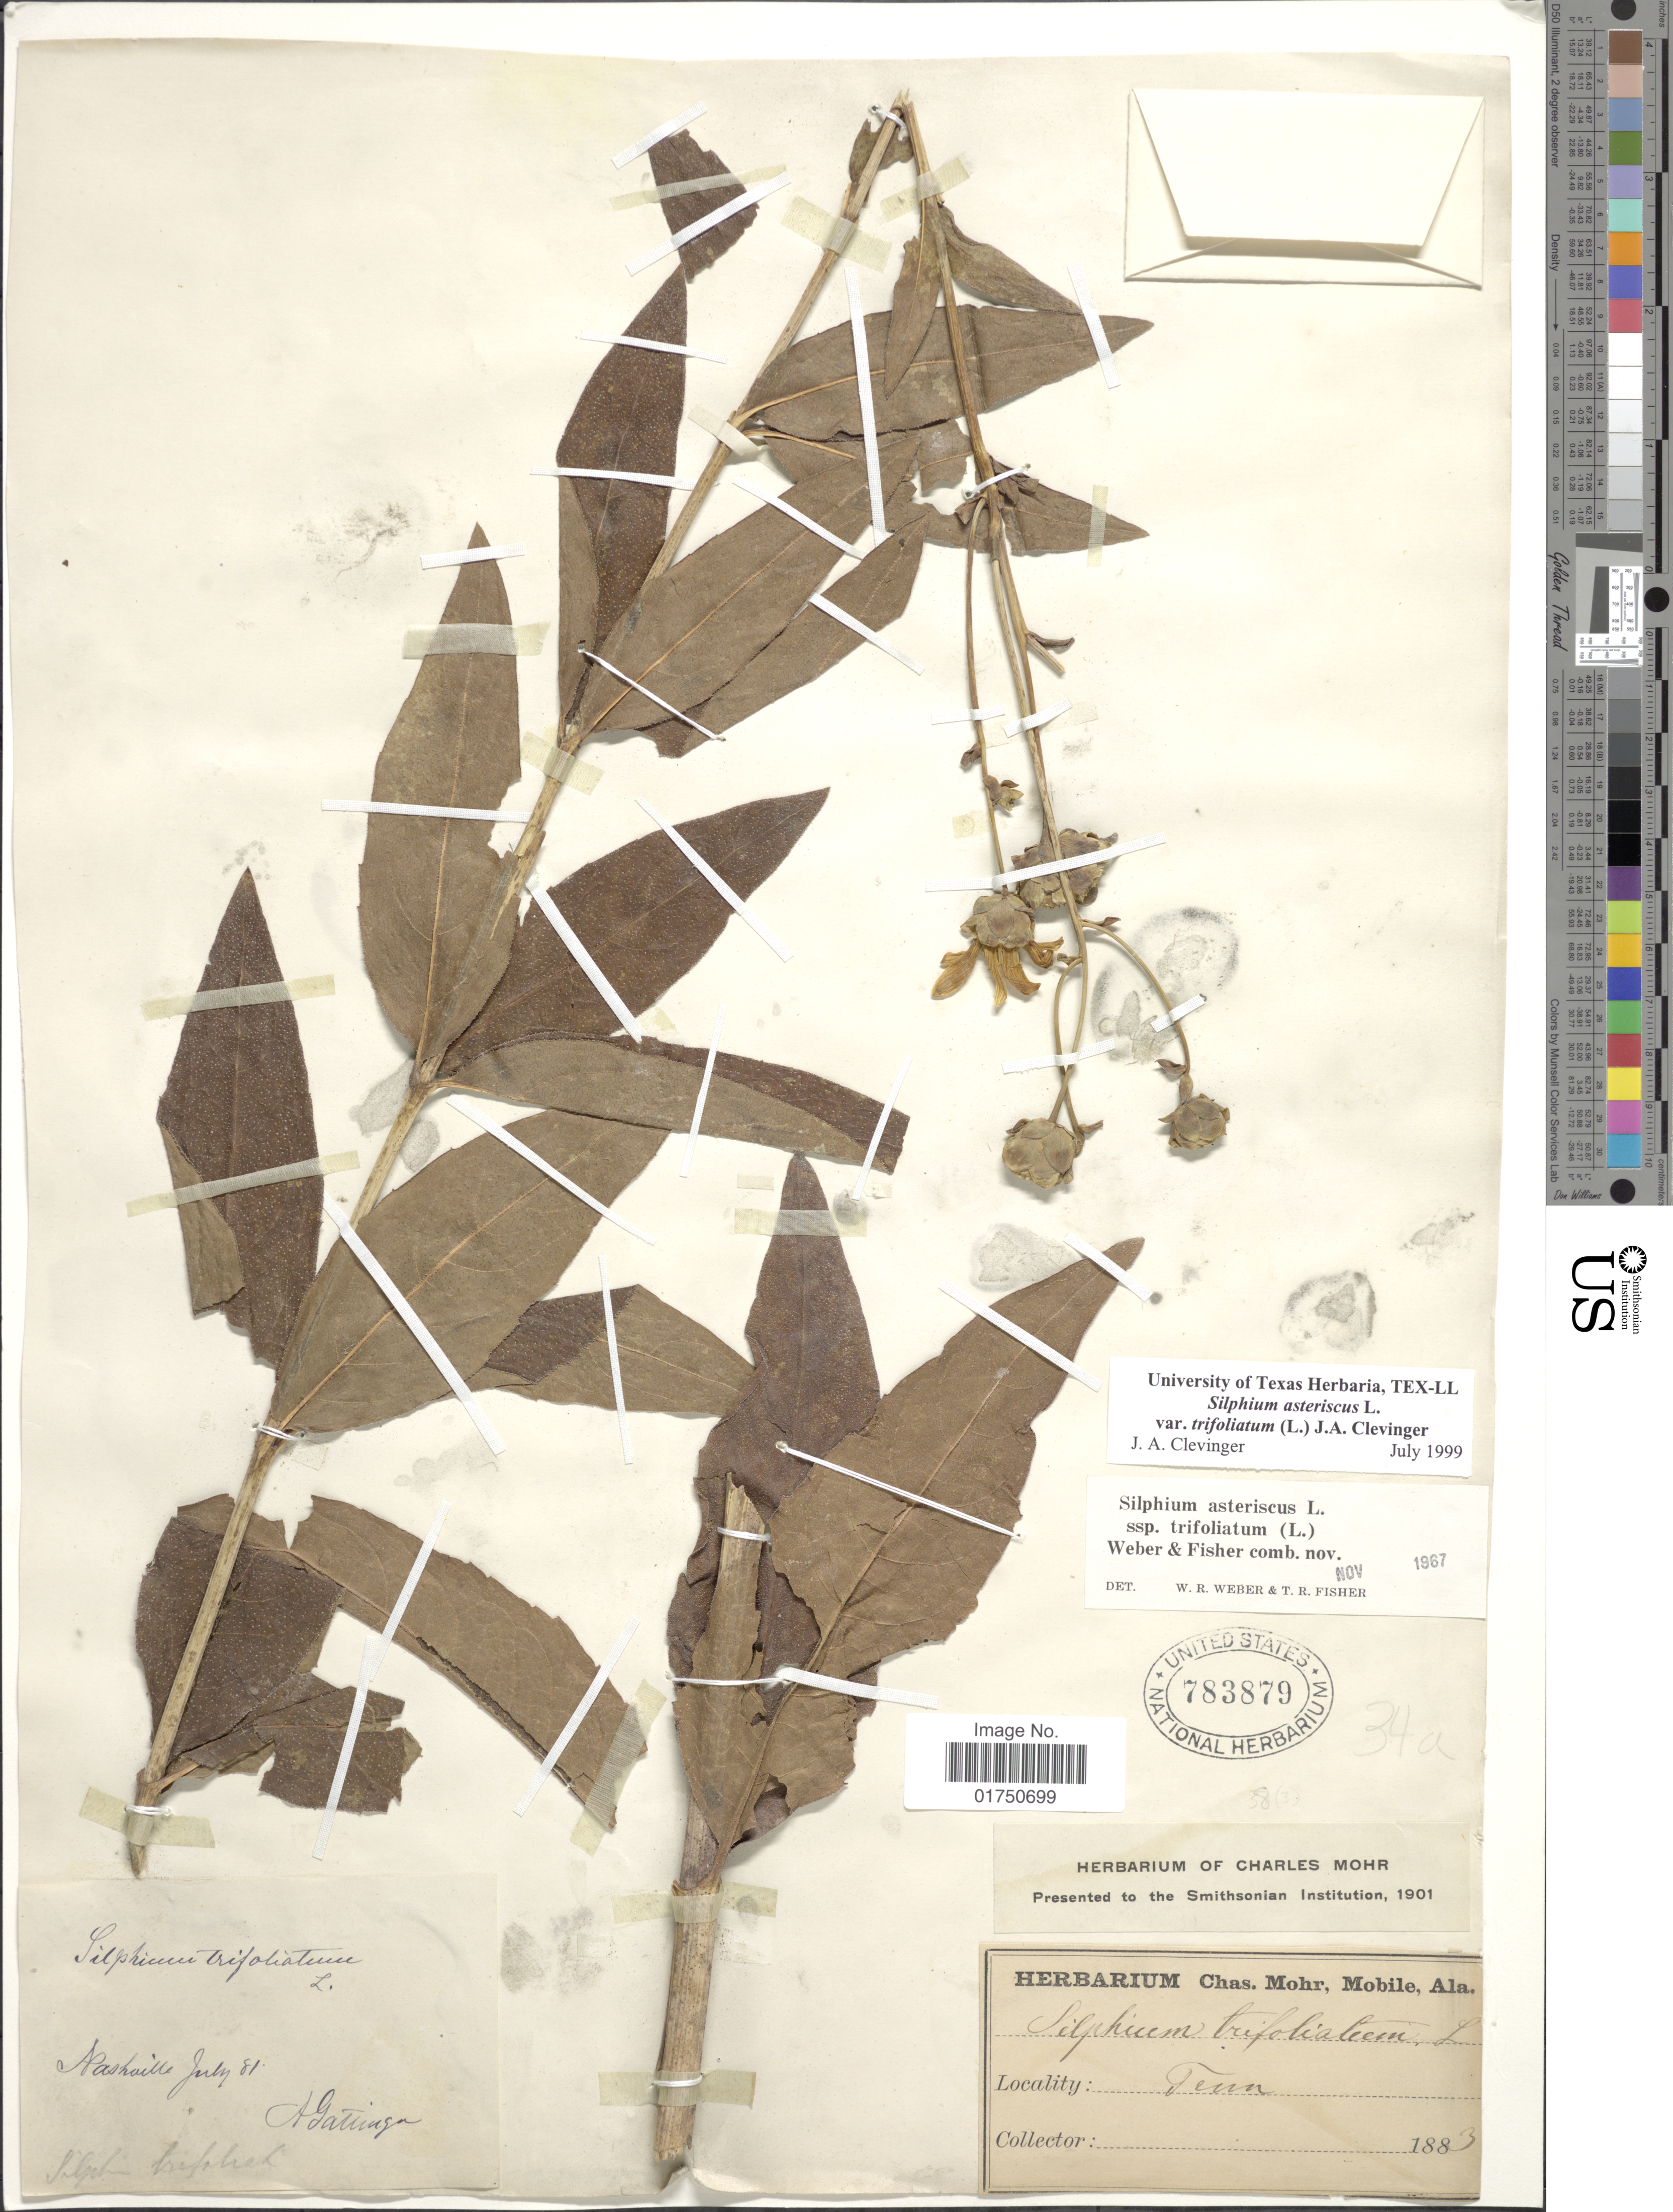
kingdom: Plantae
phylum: Tracheophyta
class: Magnoliopsida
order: Asterales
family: Asteraceae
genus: Silphium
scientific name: Silphium asteriscus var. trifoliatum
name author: (L.) Clevinger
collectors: A. Gattinger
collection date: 1883-07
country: United States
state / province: Tennessee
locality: Nashville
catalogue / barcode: US 783879